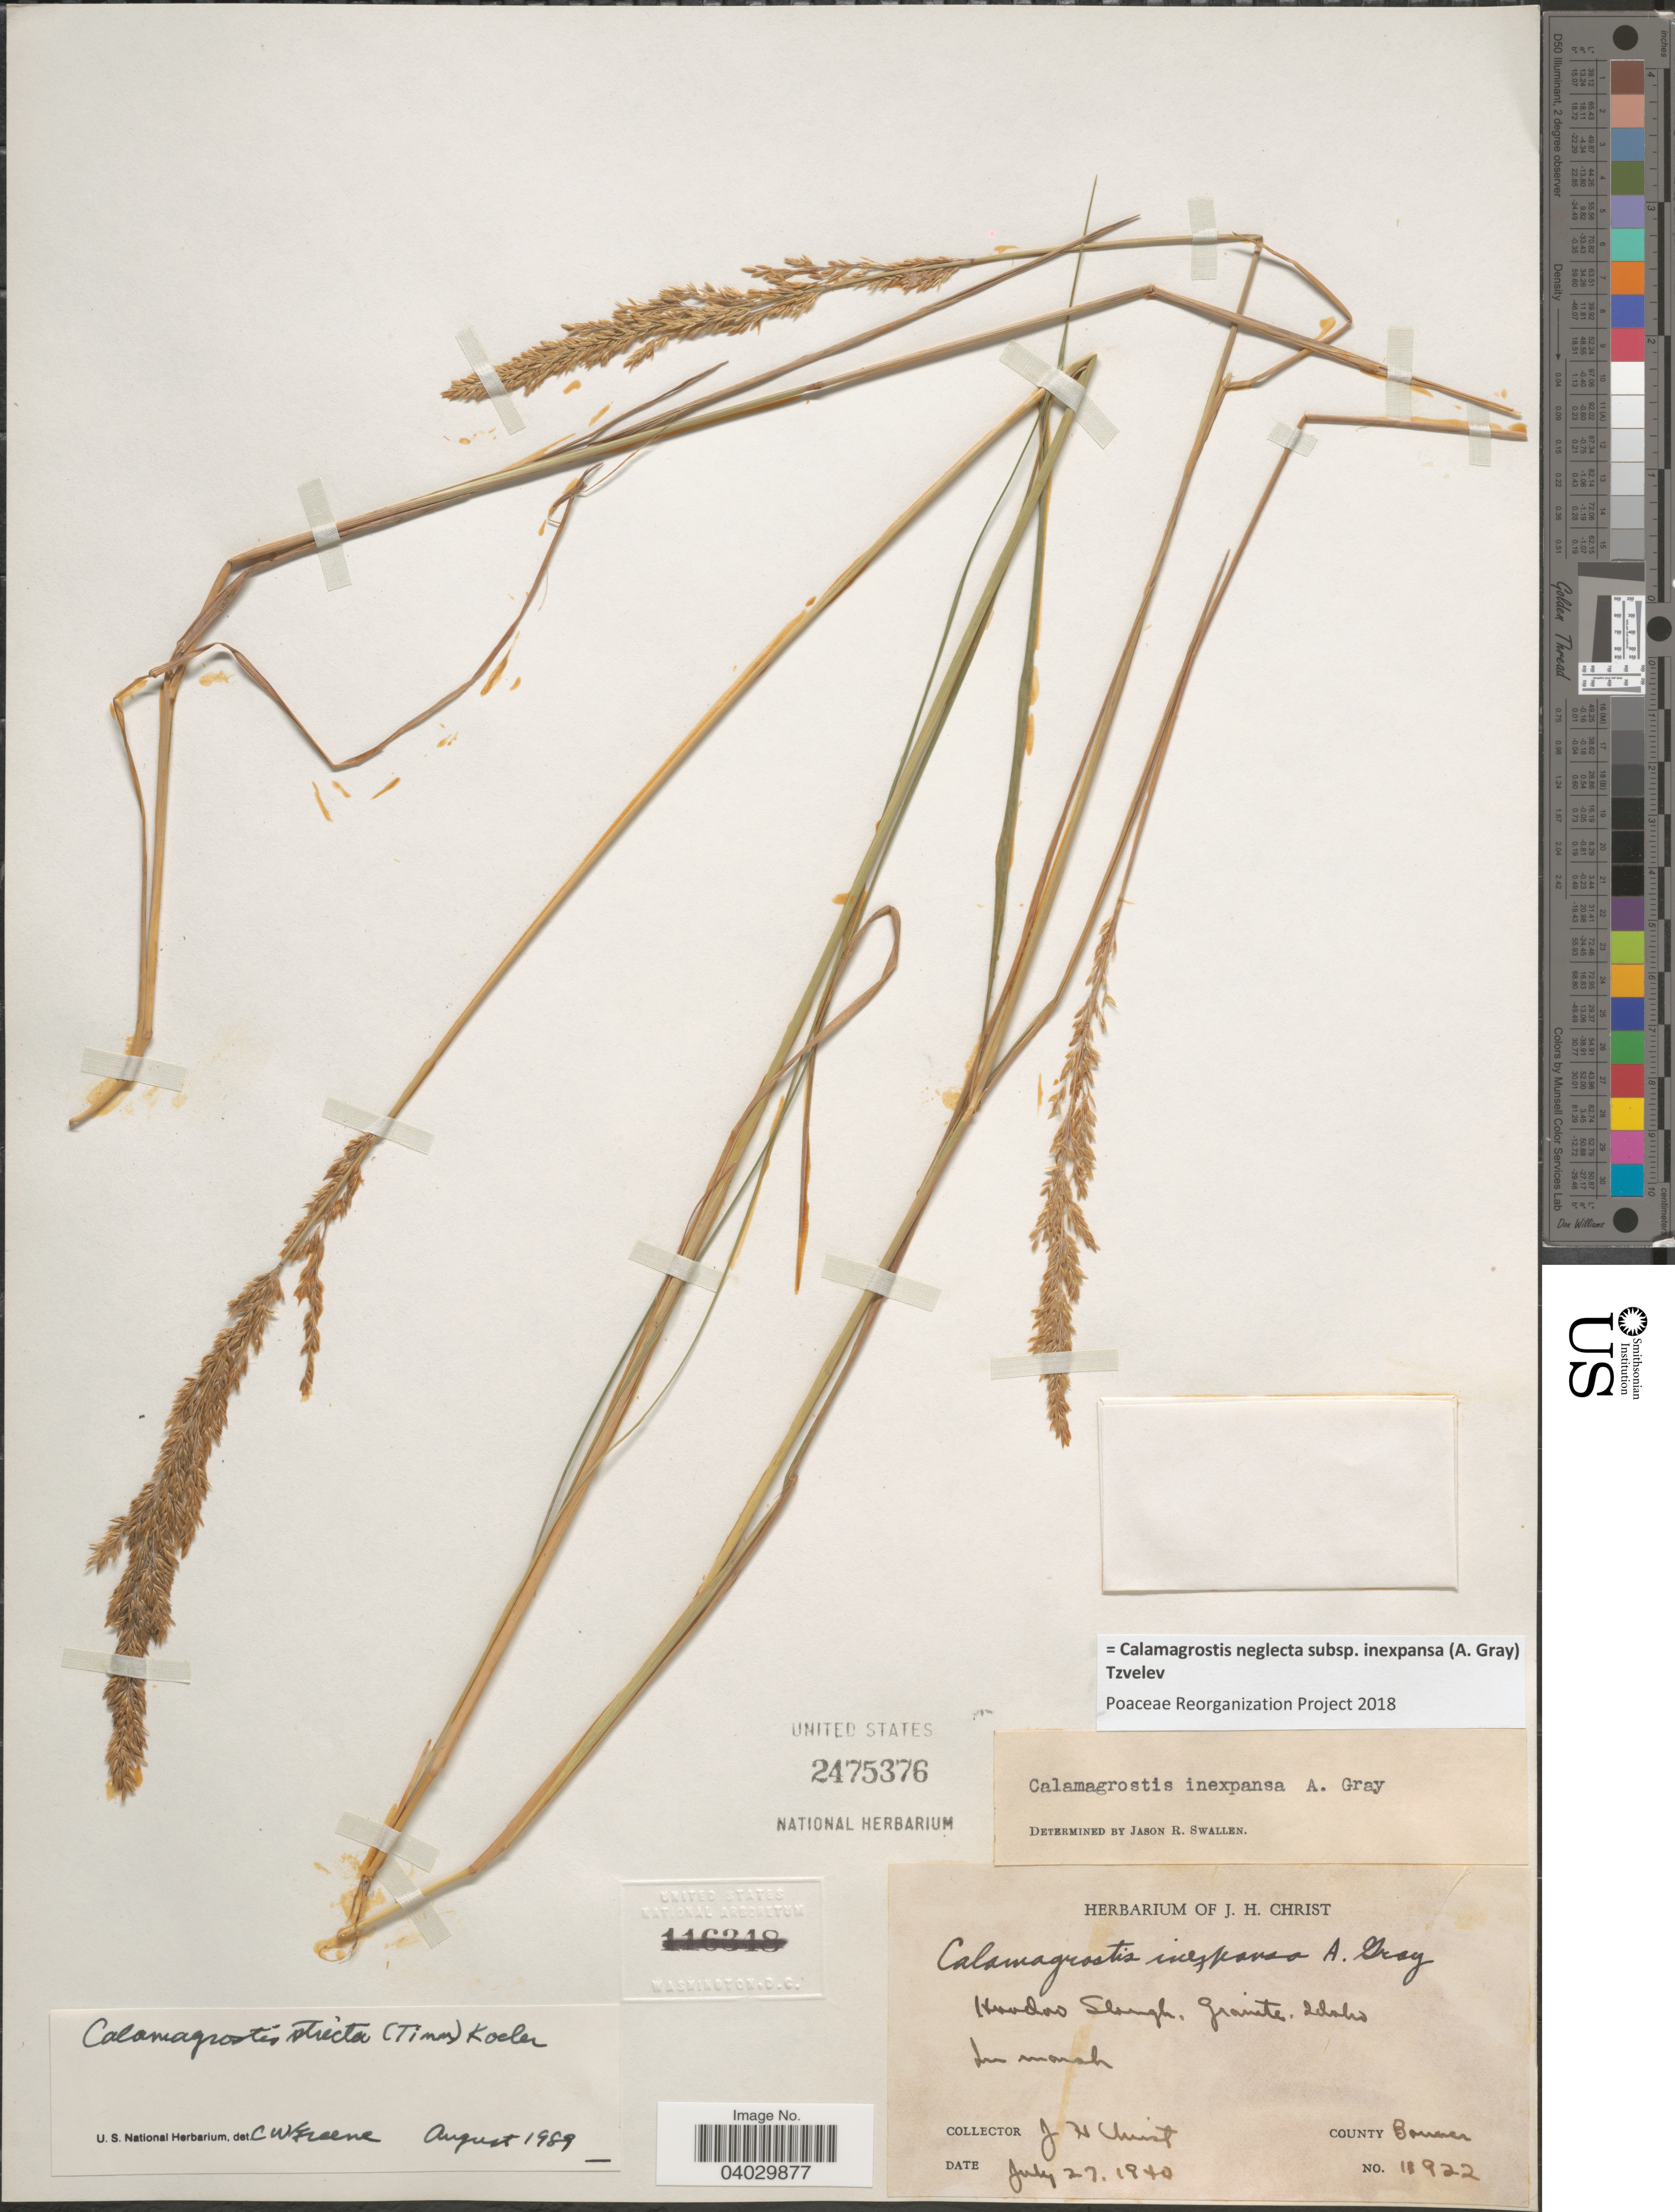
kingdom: Plantae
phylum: Tracheophyta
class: Liliopsida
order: Poales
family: Poaceae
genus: Calamagrostis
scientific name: Calamagrostis neglecta subsp. inexpansa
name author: (A. Gray) Tzvelev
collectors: J. H. Christ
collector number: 11922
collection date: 1940-07-27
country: United States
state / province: Idaho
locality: Hoodoo Slough. Granite. In marsh. County Bonner.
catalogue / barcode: US 2475376